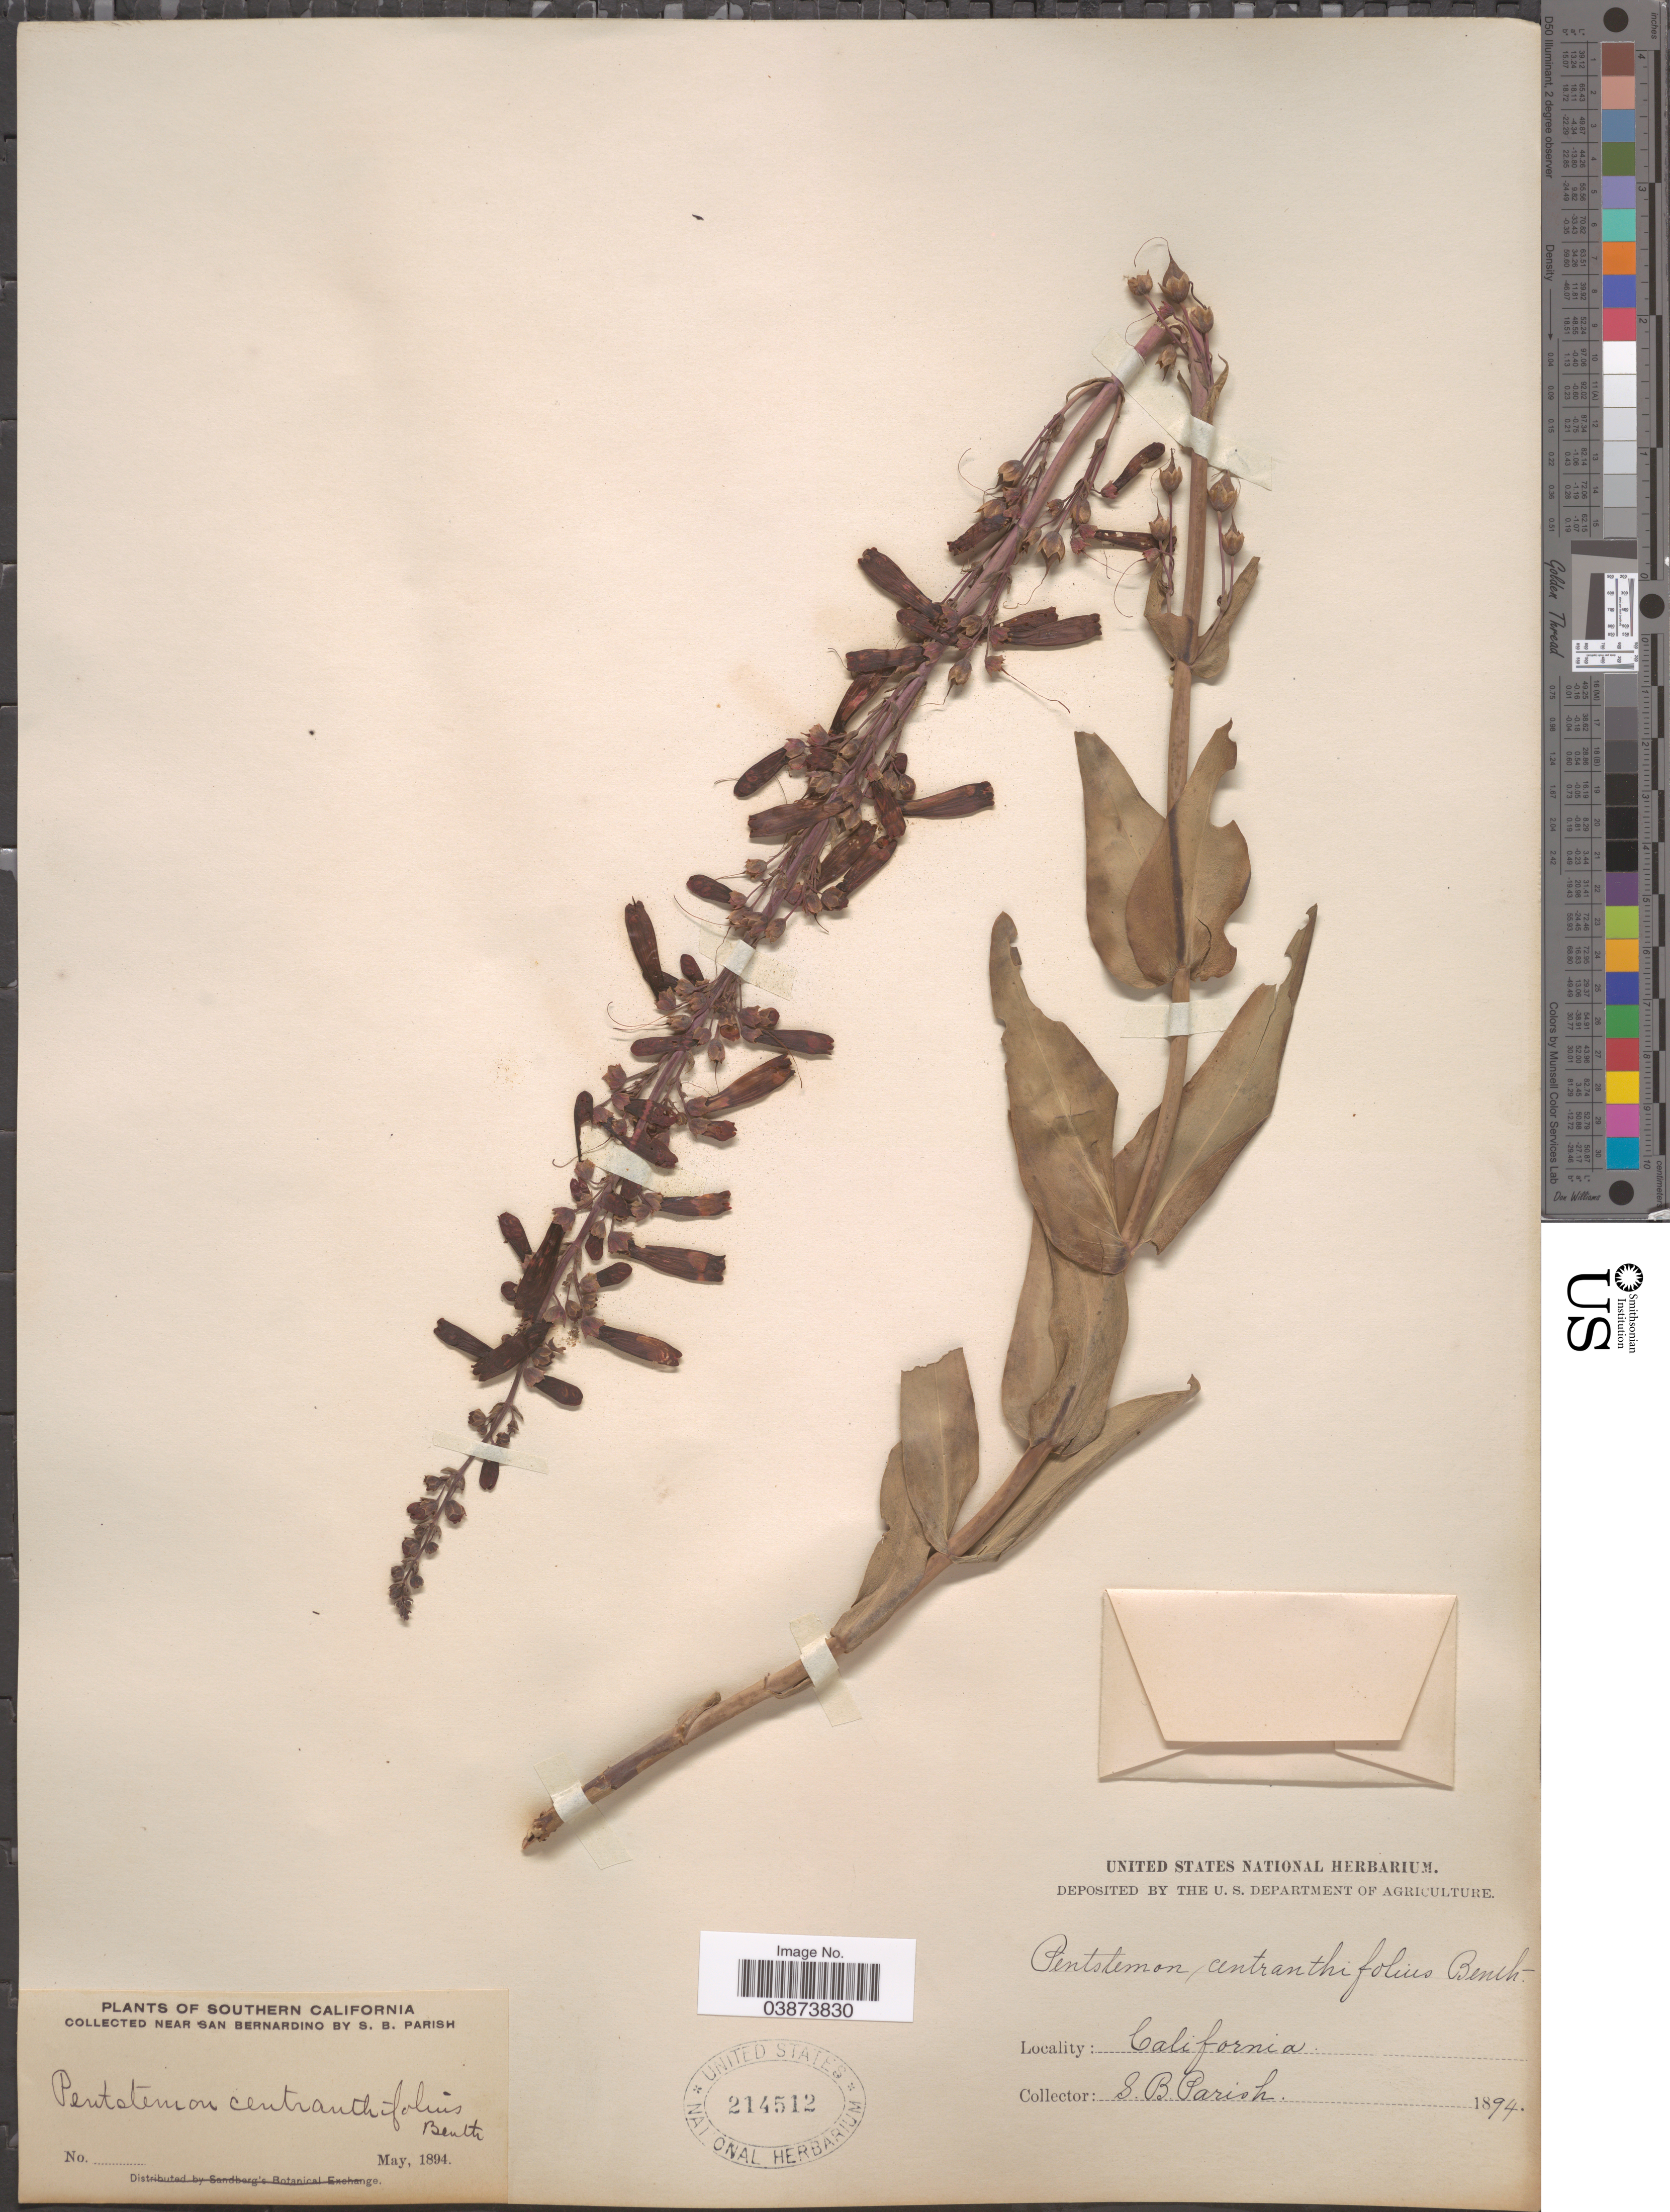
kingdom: Plantae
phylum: Tracheophyta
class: Magnoliopsida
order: Lamiales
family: Plantaginaceae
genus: Penstemon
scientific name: Penstemon centranthifolius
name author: Benth.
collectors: S. B. Parish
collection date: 1894-05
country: United States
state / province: California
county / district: San Bernardino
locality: Southern California. Near San Bernardino.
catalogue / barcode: US 214512